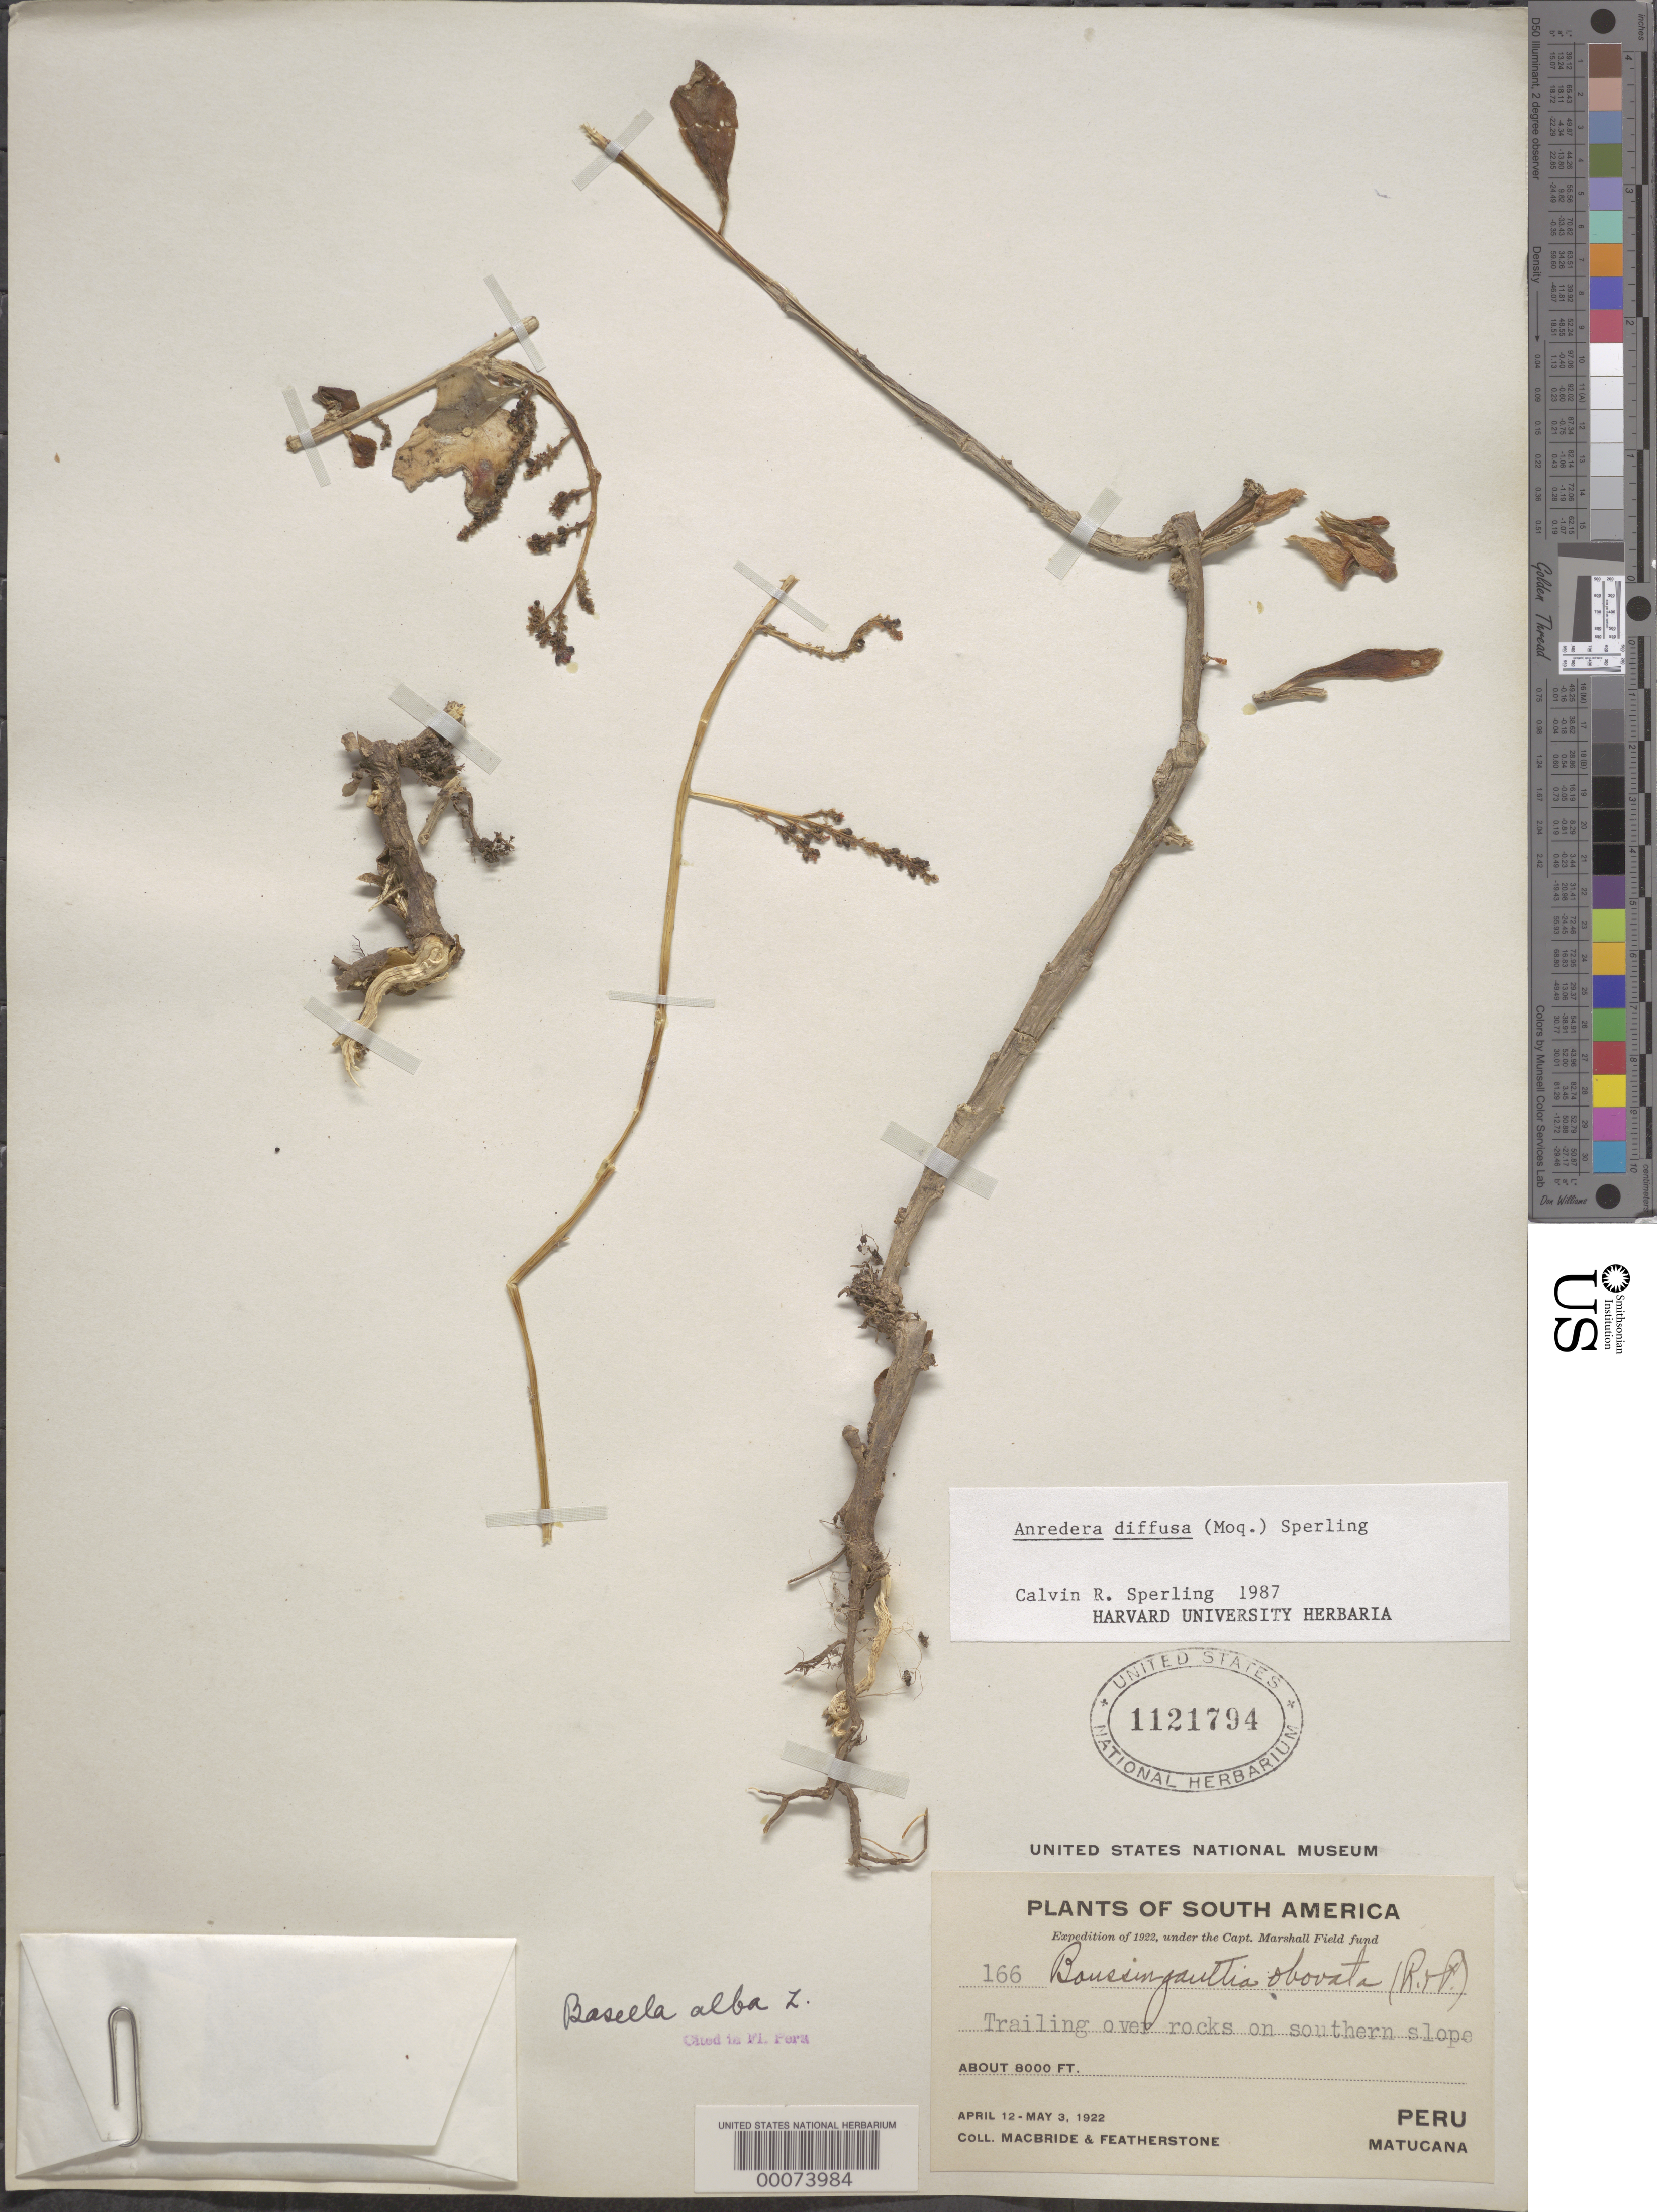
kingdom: Plantae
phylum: Tracheophyta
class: Magnoliopsida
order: Caryophyllales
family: Basellaceae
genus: Anredera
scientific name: Anredera diffusa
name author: (Moq.) Sperling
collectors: Macbride, -- & -. Featherstone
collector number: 166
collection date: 1922-04-12/1922-05-03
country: Peru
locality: Trailing over rocks on southern slope. Matucana.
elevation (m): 2438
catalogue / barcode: US 1121794